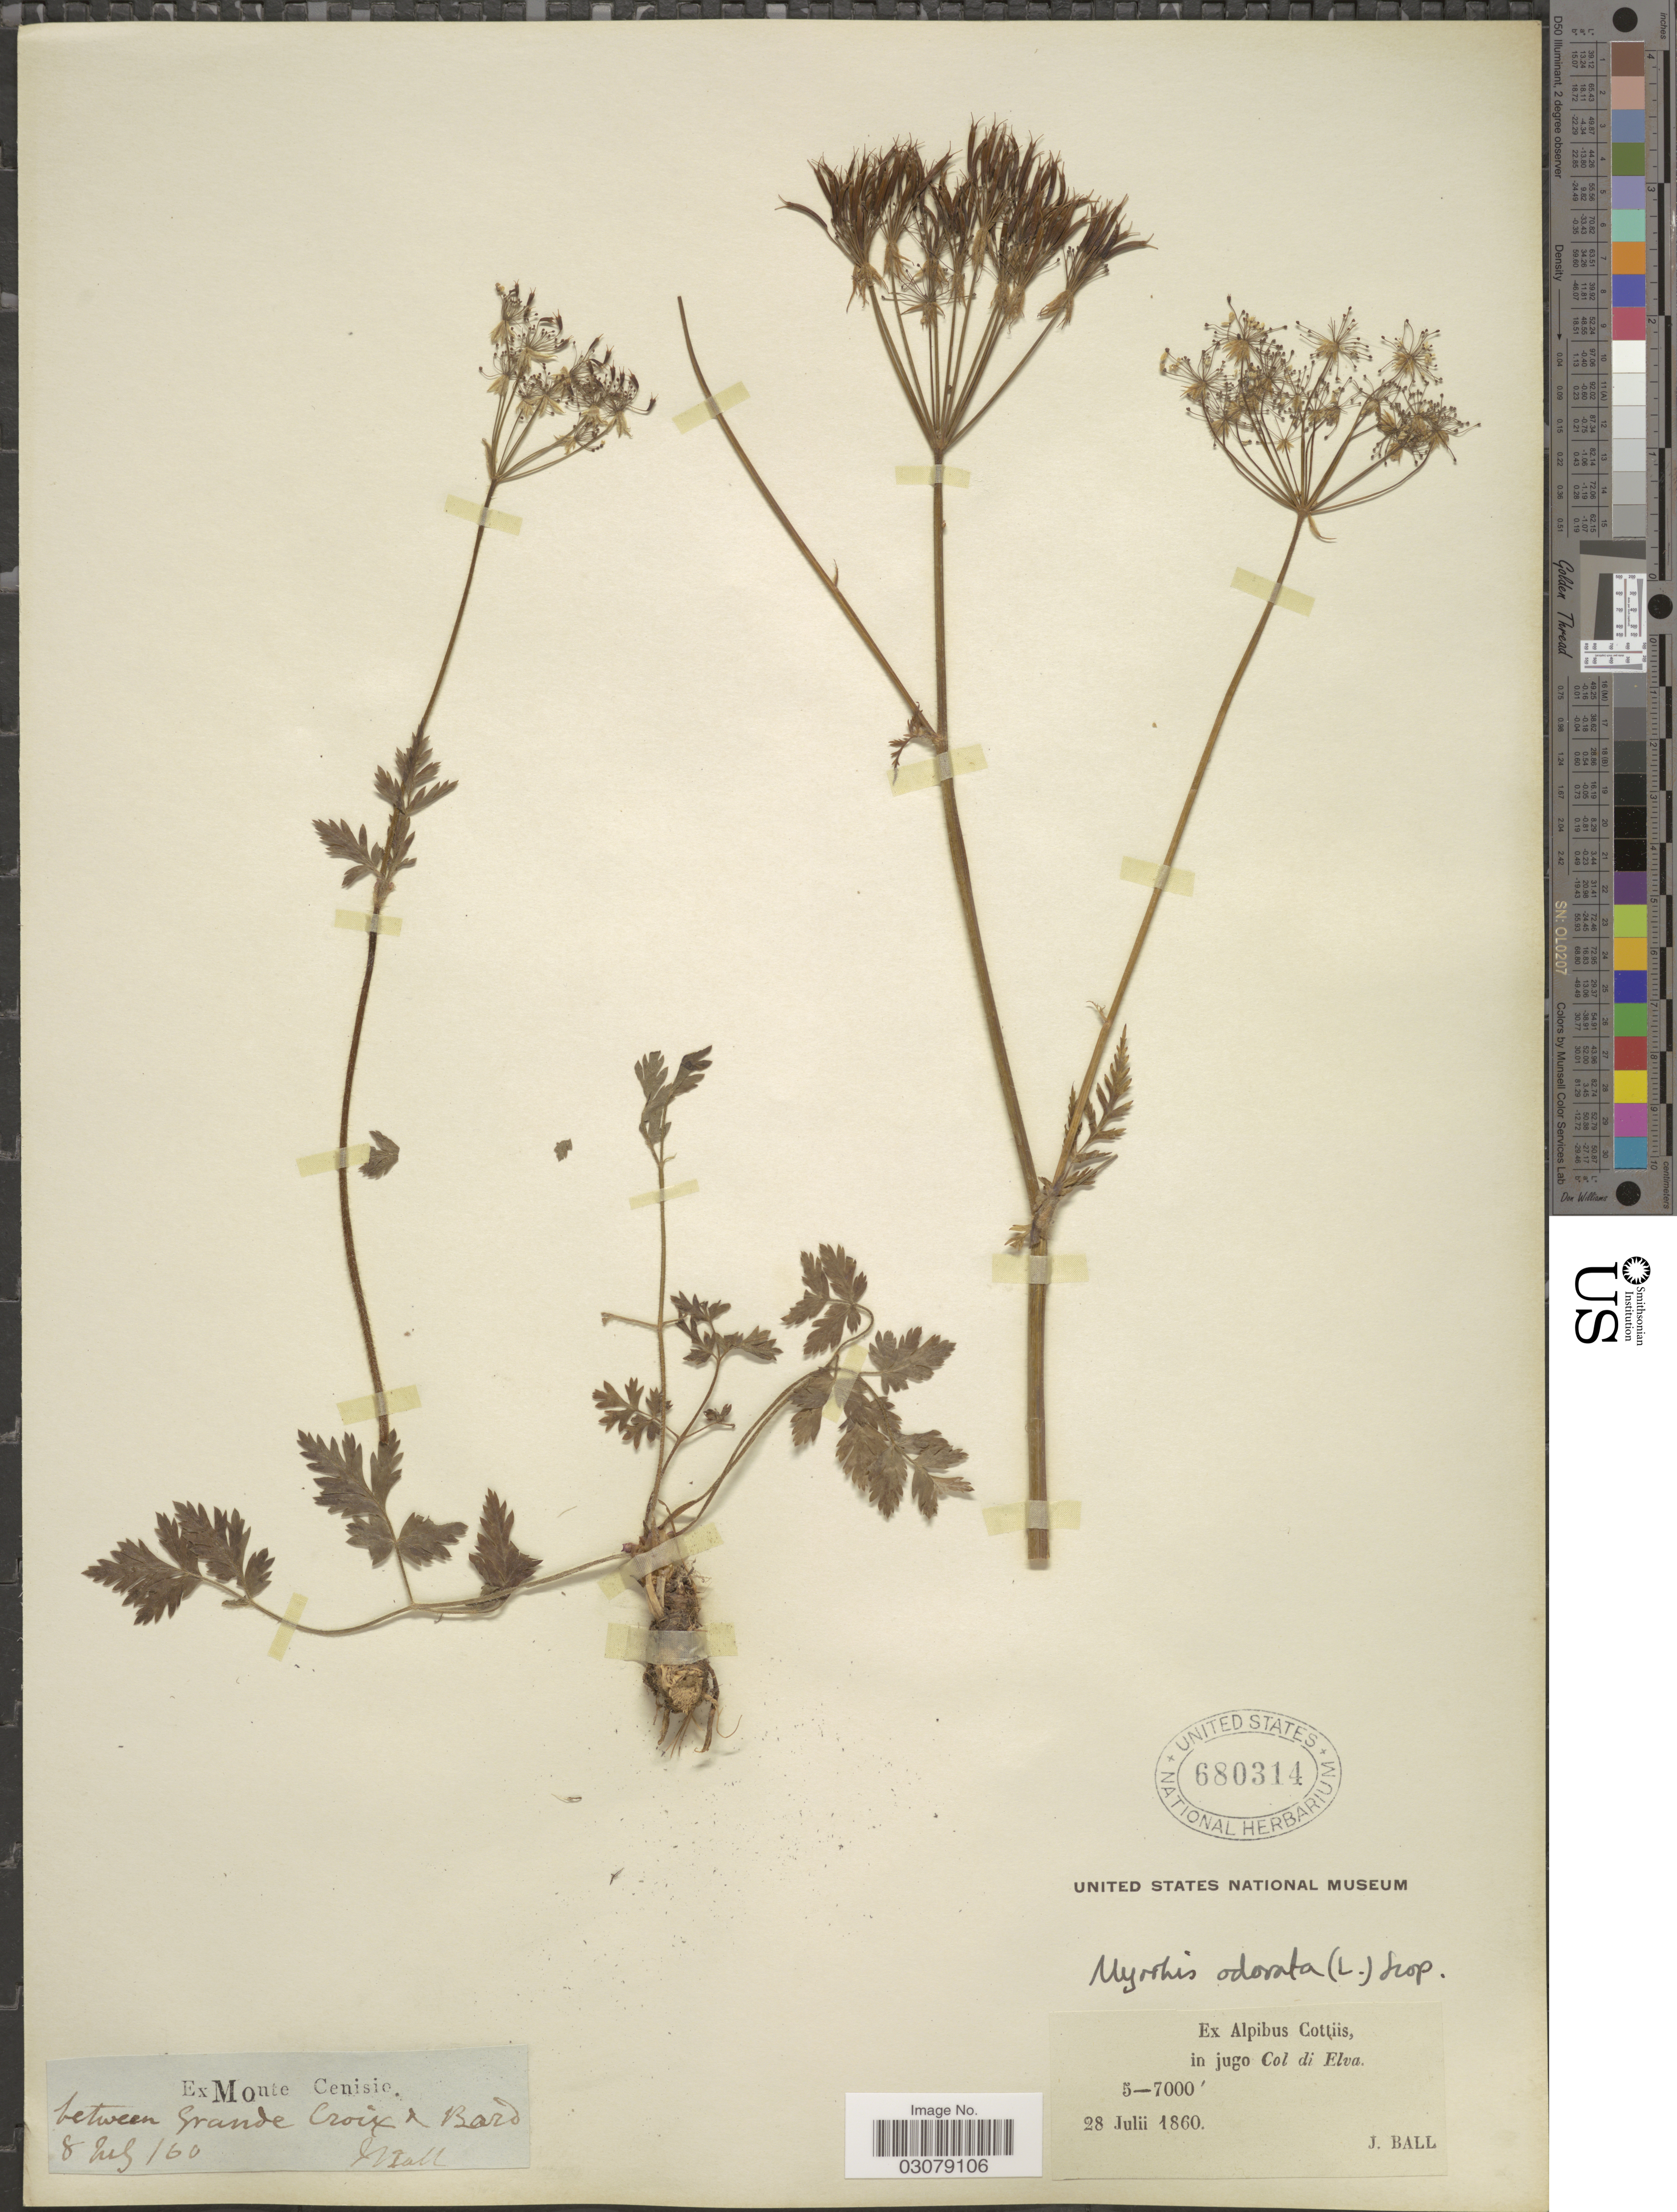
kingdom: Plantae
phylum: Tracheophyta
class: Magnoliopsida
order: Apiales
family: Apiaceae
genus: Myrrhis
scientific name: Myrrhis odorata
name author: (L.) Scop.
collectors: J. Ball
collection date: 1860-07-08/1860-07-28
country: France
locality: Ex Monte Cenisie. between Grande Croix & Bard, Ex Alpibus Cottiis, in jugo Col di Elva.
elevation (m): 1524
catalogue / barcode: US 680314